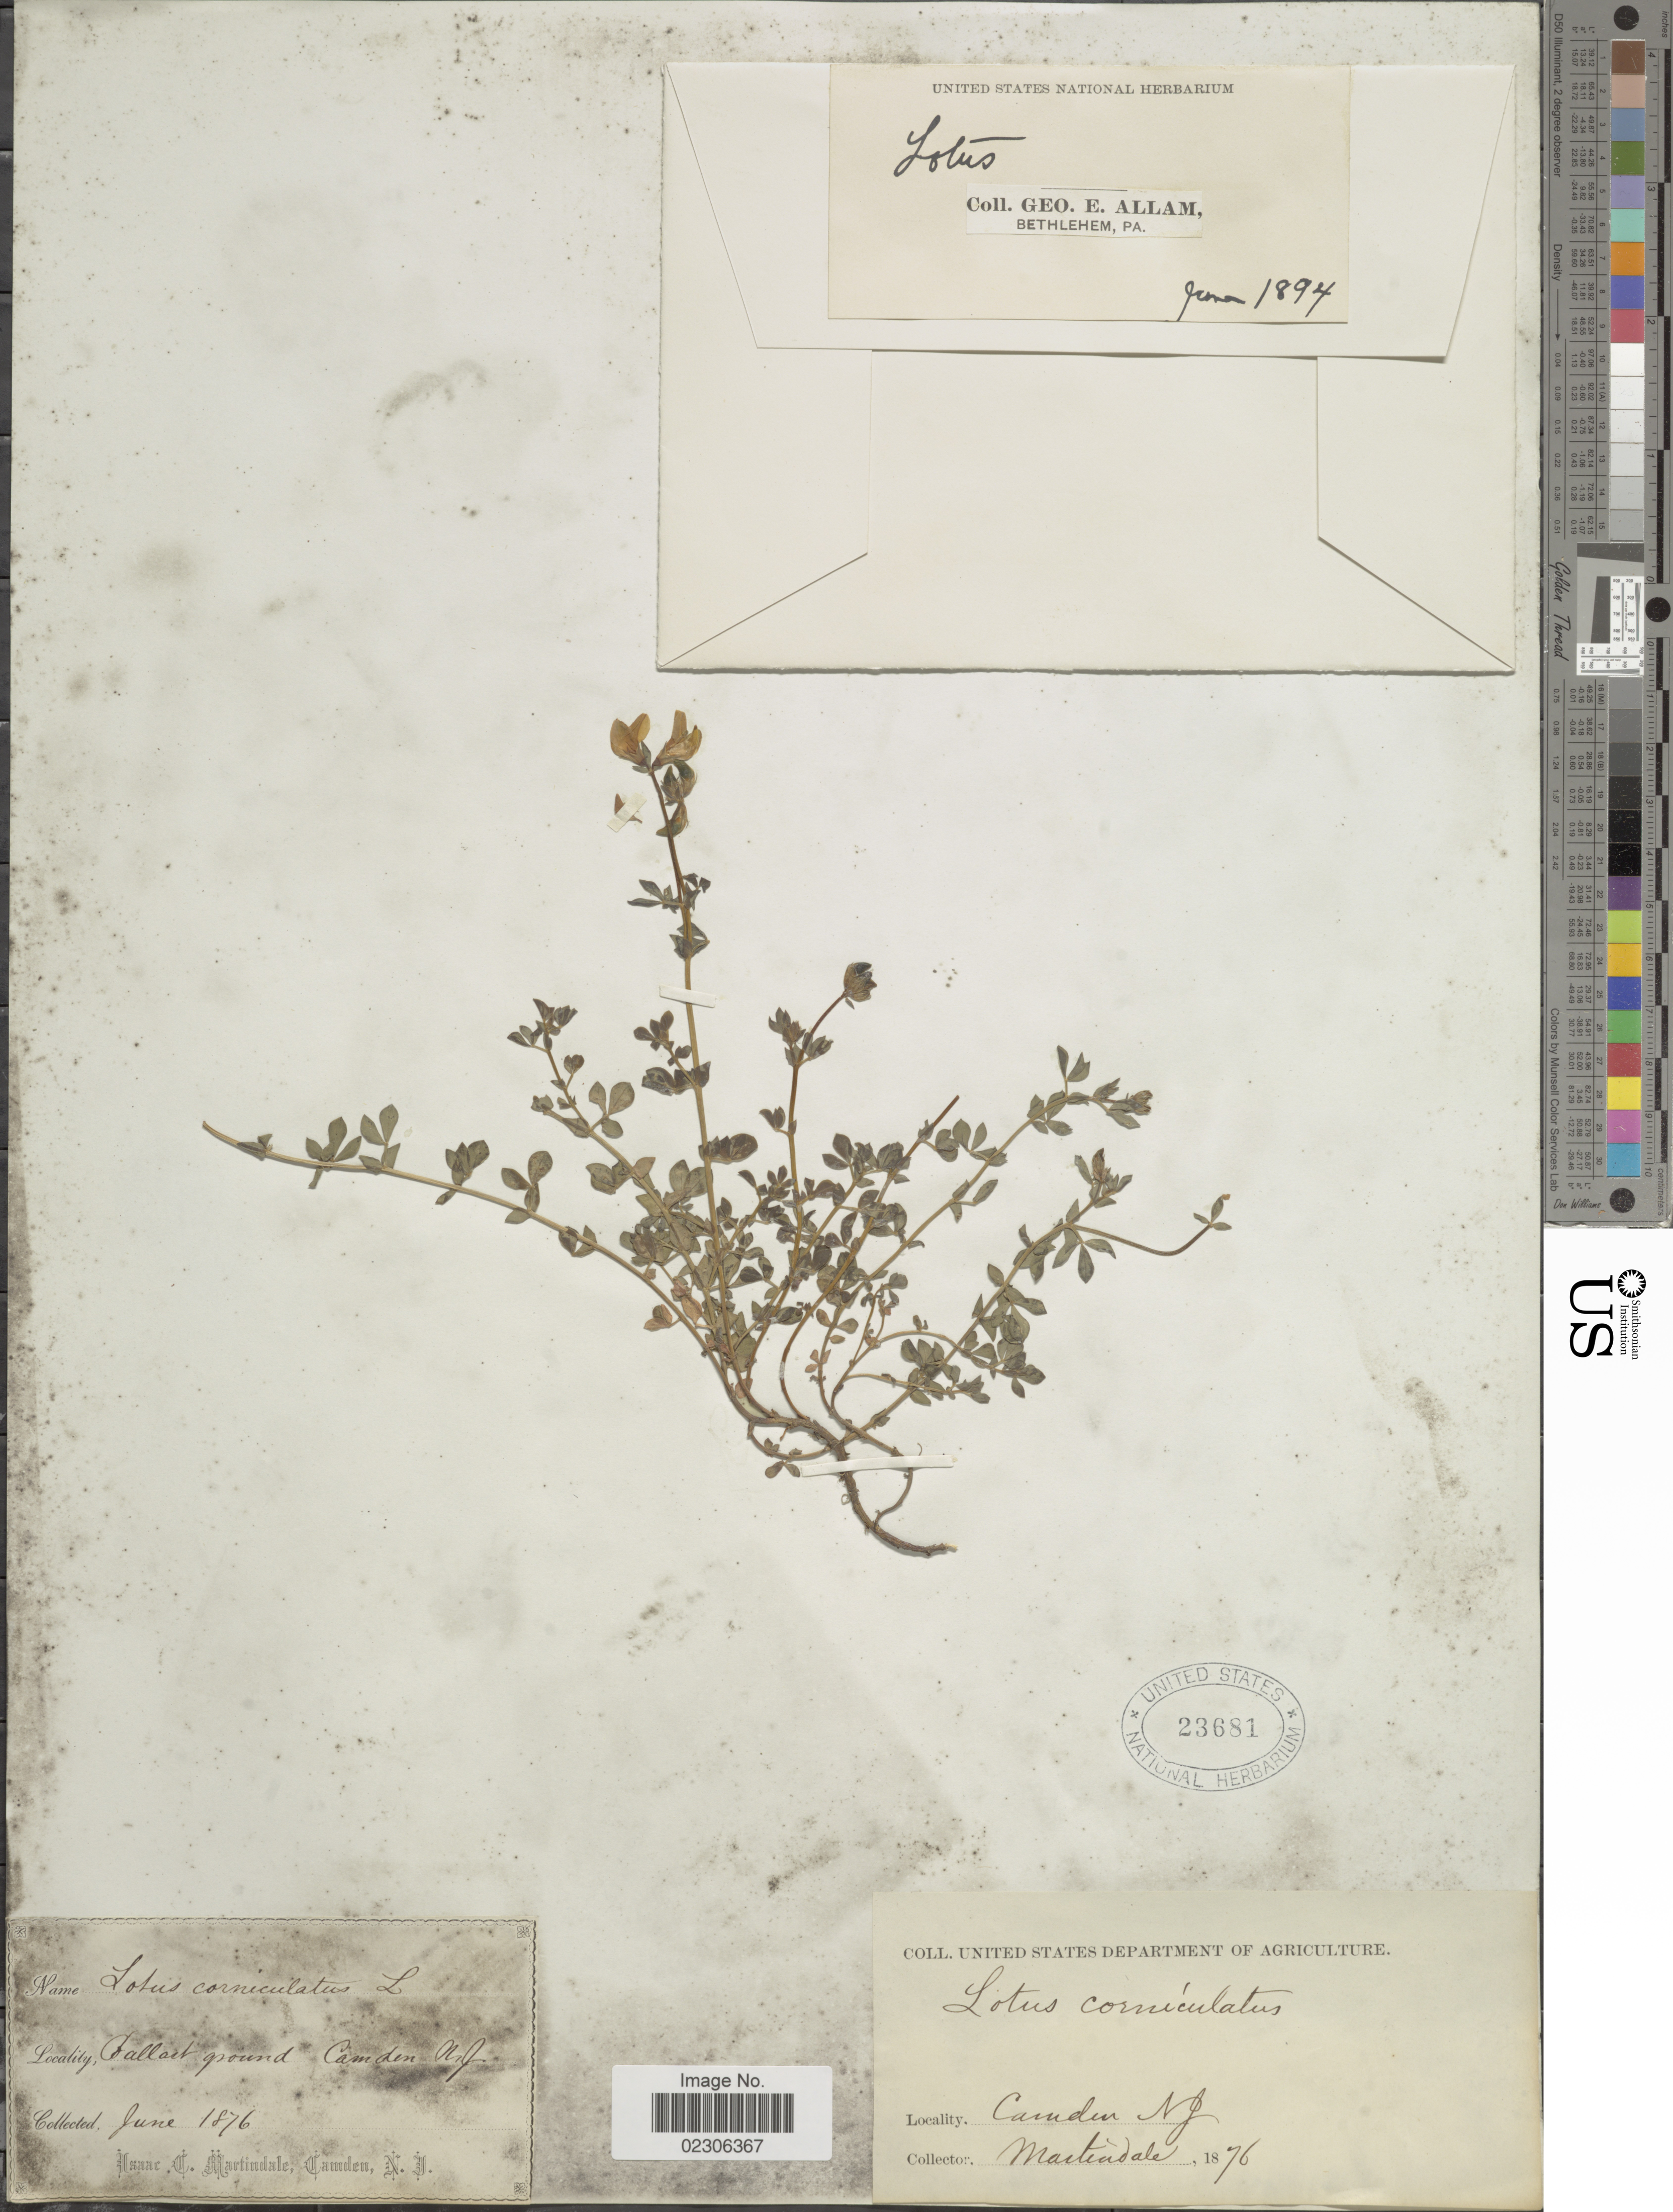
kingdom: Plantae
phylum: Tracheophyta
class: Magnoliopsida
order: Fabales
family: Fabaceae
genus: Lotus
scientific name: Lotus corniculatus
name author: L.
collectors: I. C. Martindale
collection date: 1876-06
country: United States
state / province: New Jersey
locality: Ballast ground, Camden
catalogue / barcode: US 23681